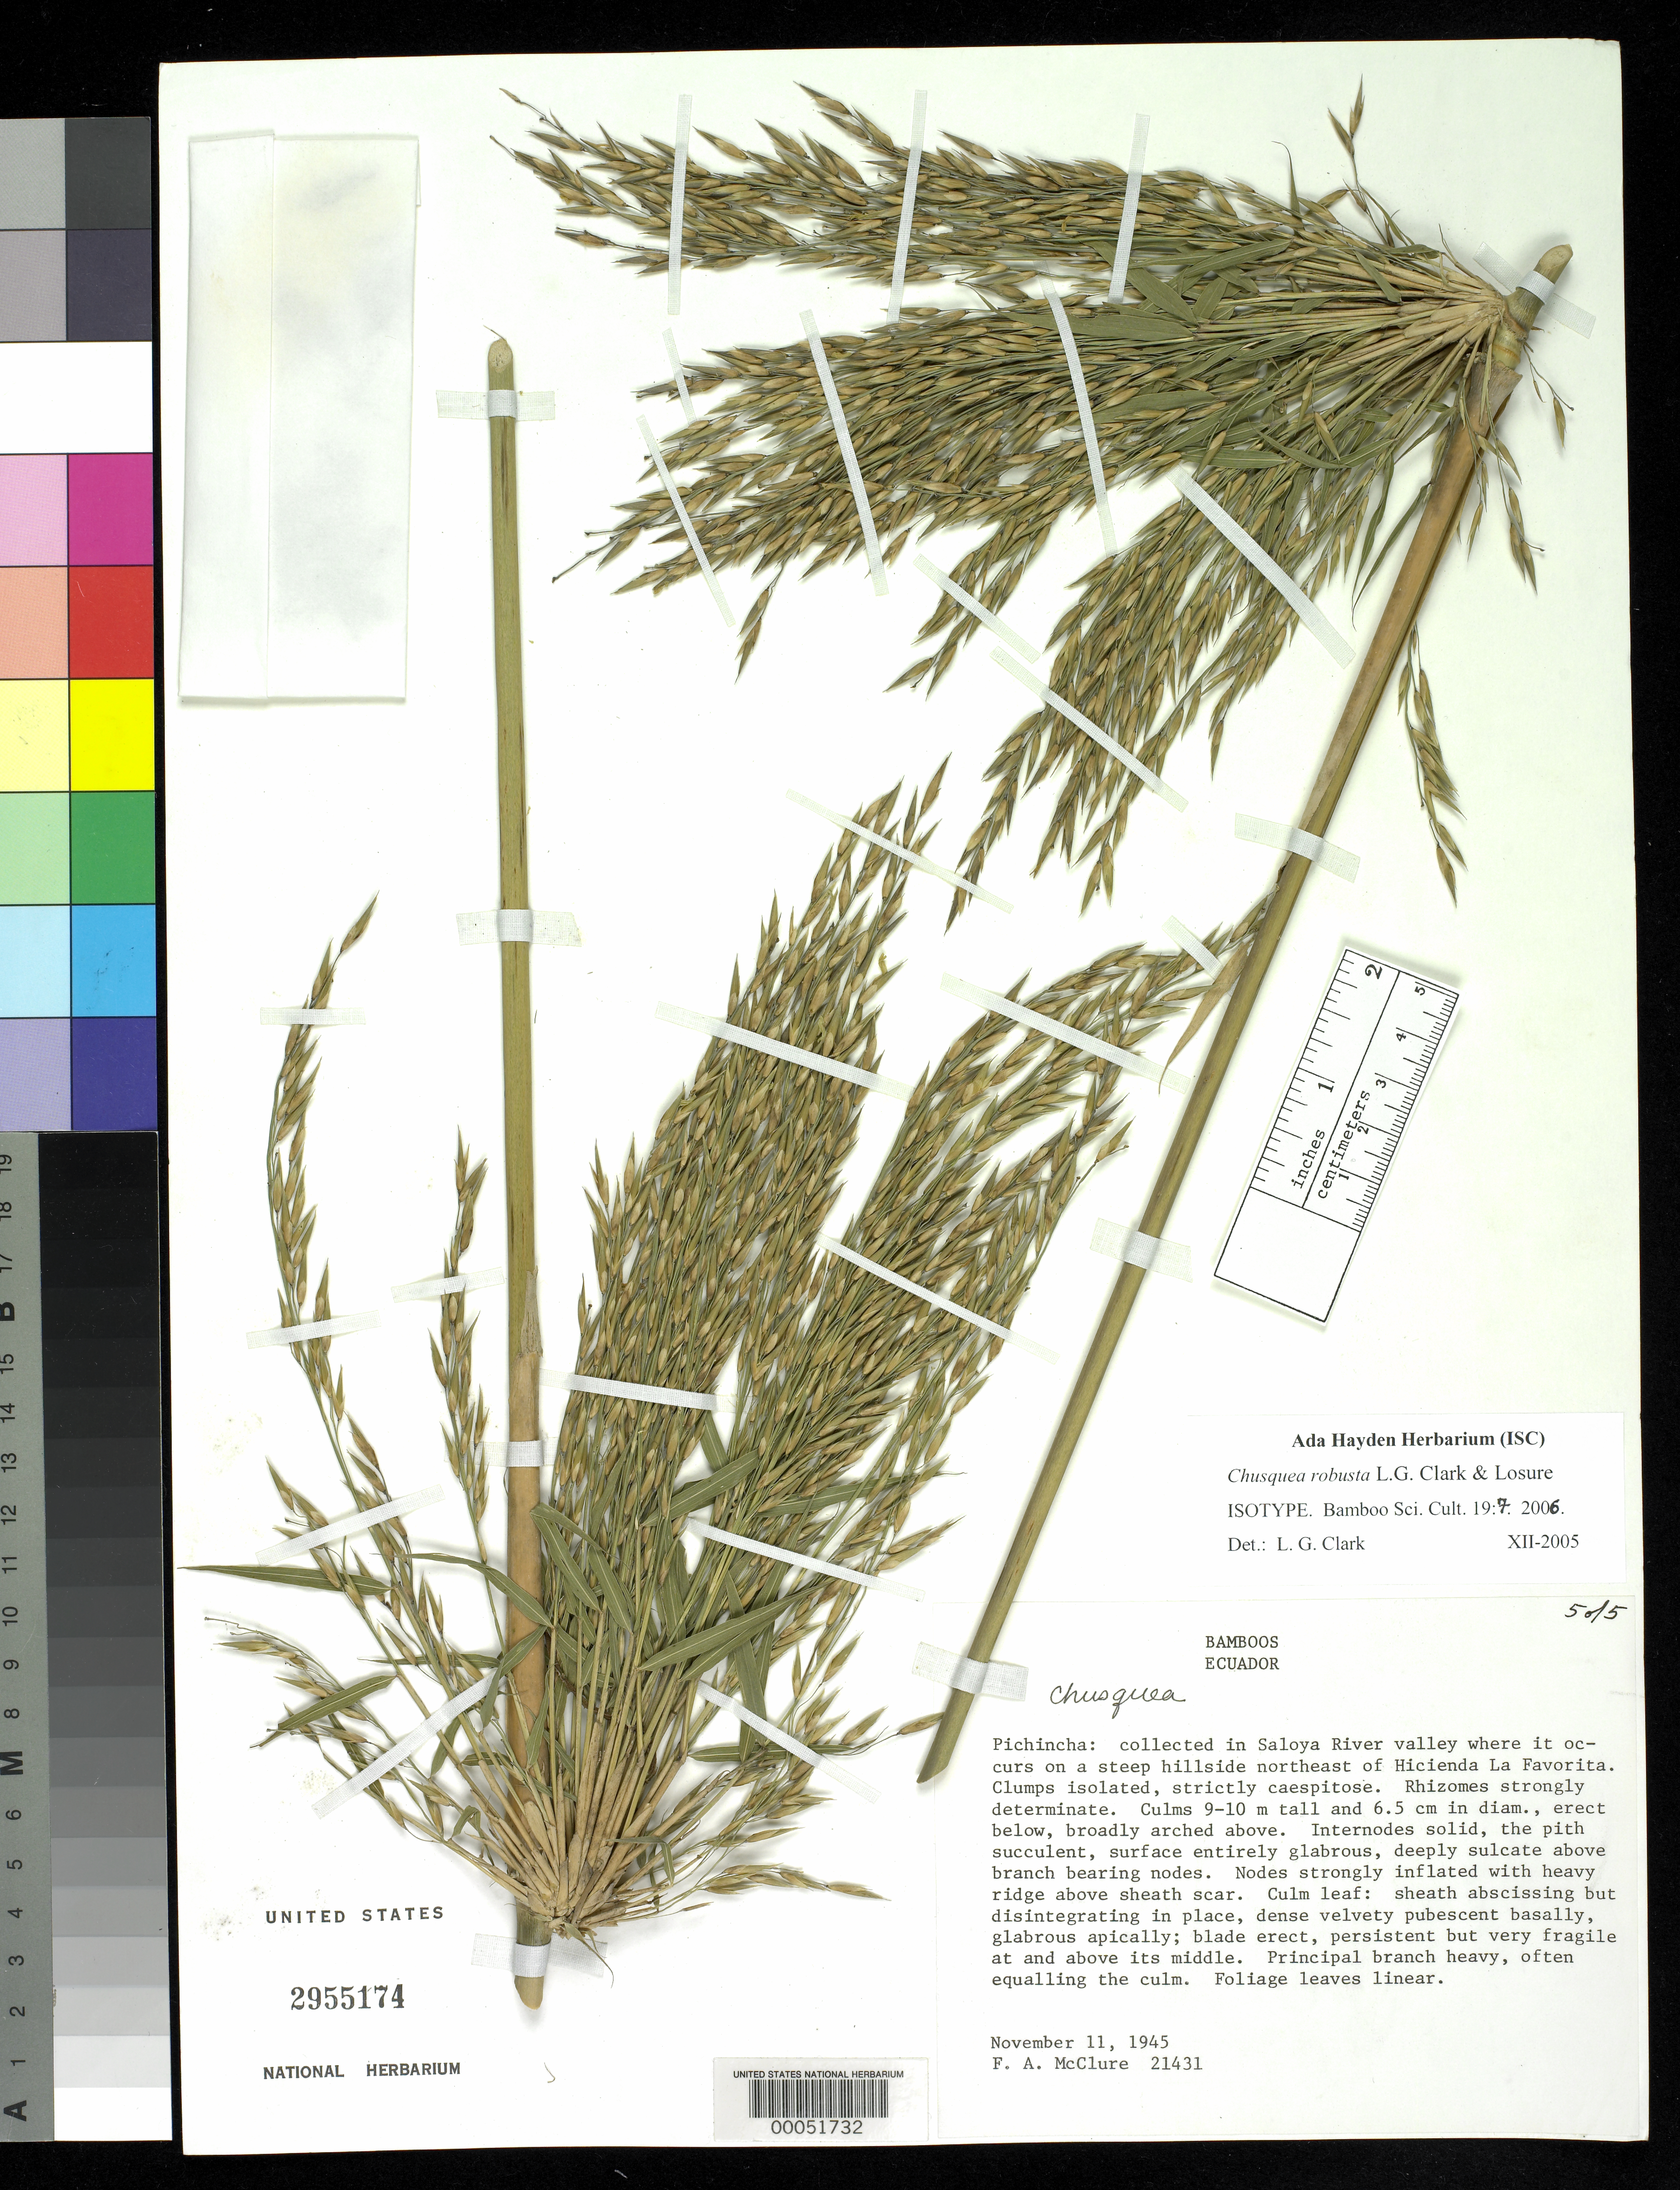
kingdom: Plantae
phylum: Tracheophyta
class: Liliopsida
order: Poales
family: Poaceae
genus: Chusquea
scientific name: Chusquea robusta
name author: L.G. Clark & Losure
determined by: Clark, Lynn G., (ISC), Iowa State University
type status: Isotype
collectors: F. A. McClure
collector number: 21431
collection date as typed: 11 Nov 1945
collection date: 1945-11-11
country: Ecuador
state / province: Pichincha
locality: Pichincha: collected in Saloya river valley where it occurs on a steep hillside northeast of Hacienda La Favorita.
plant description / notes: Specimen mounted on 5 sheets.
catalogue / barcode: US 2955174